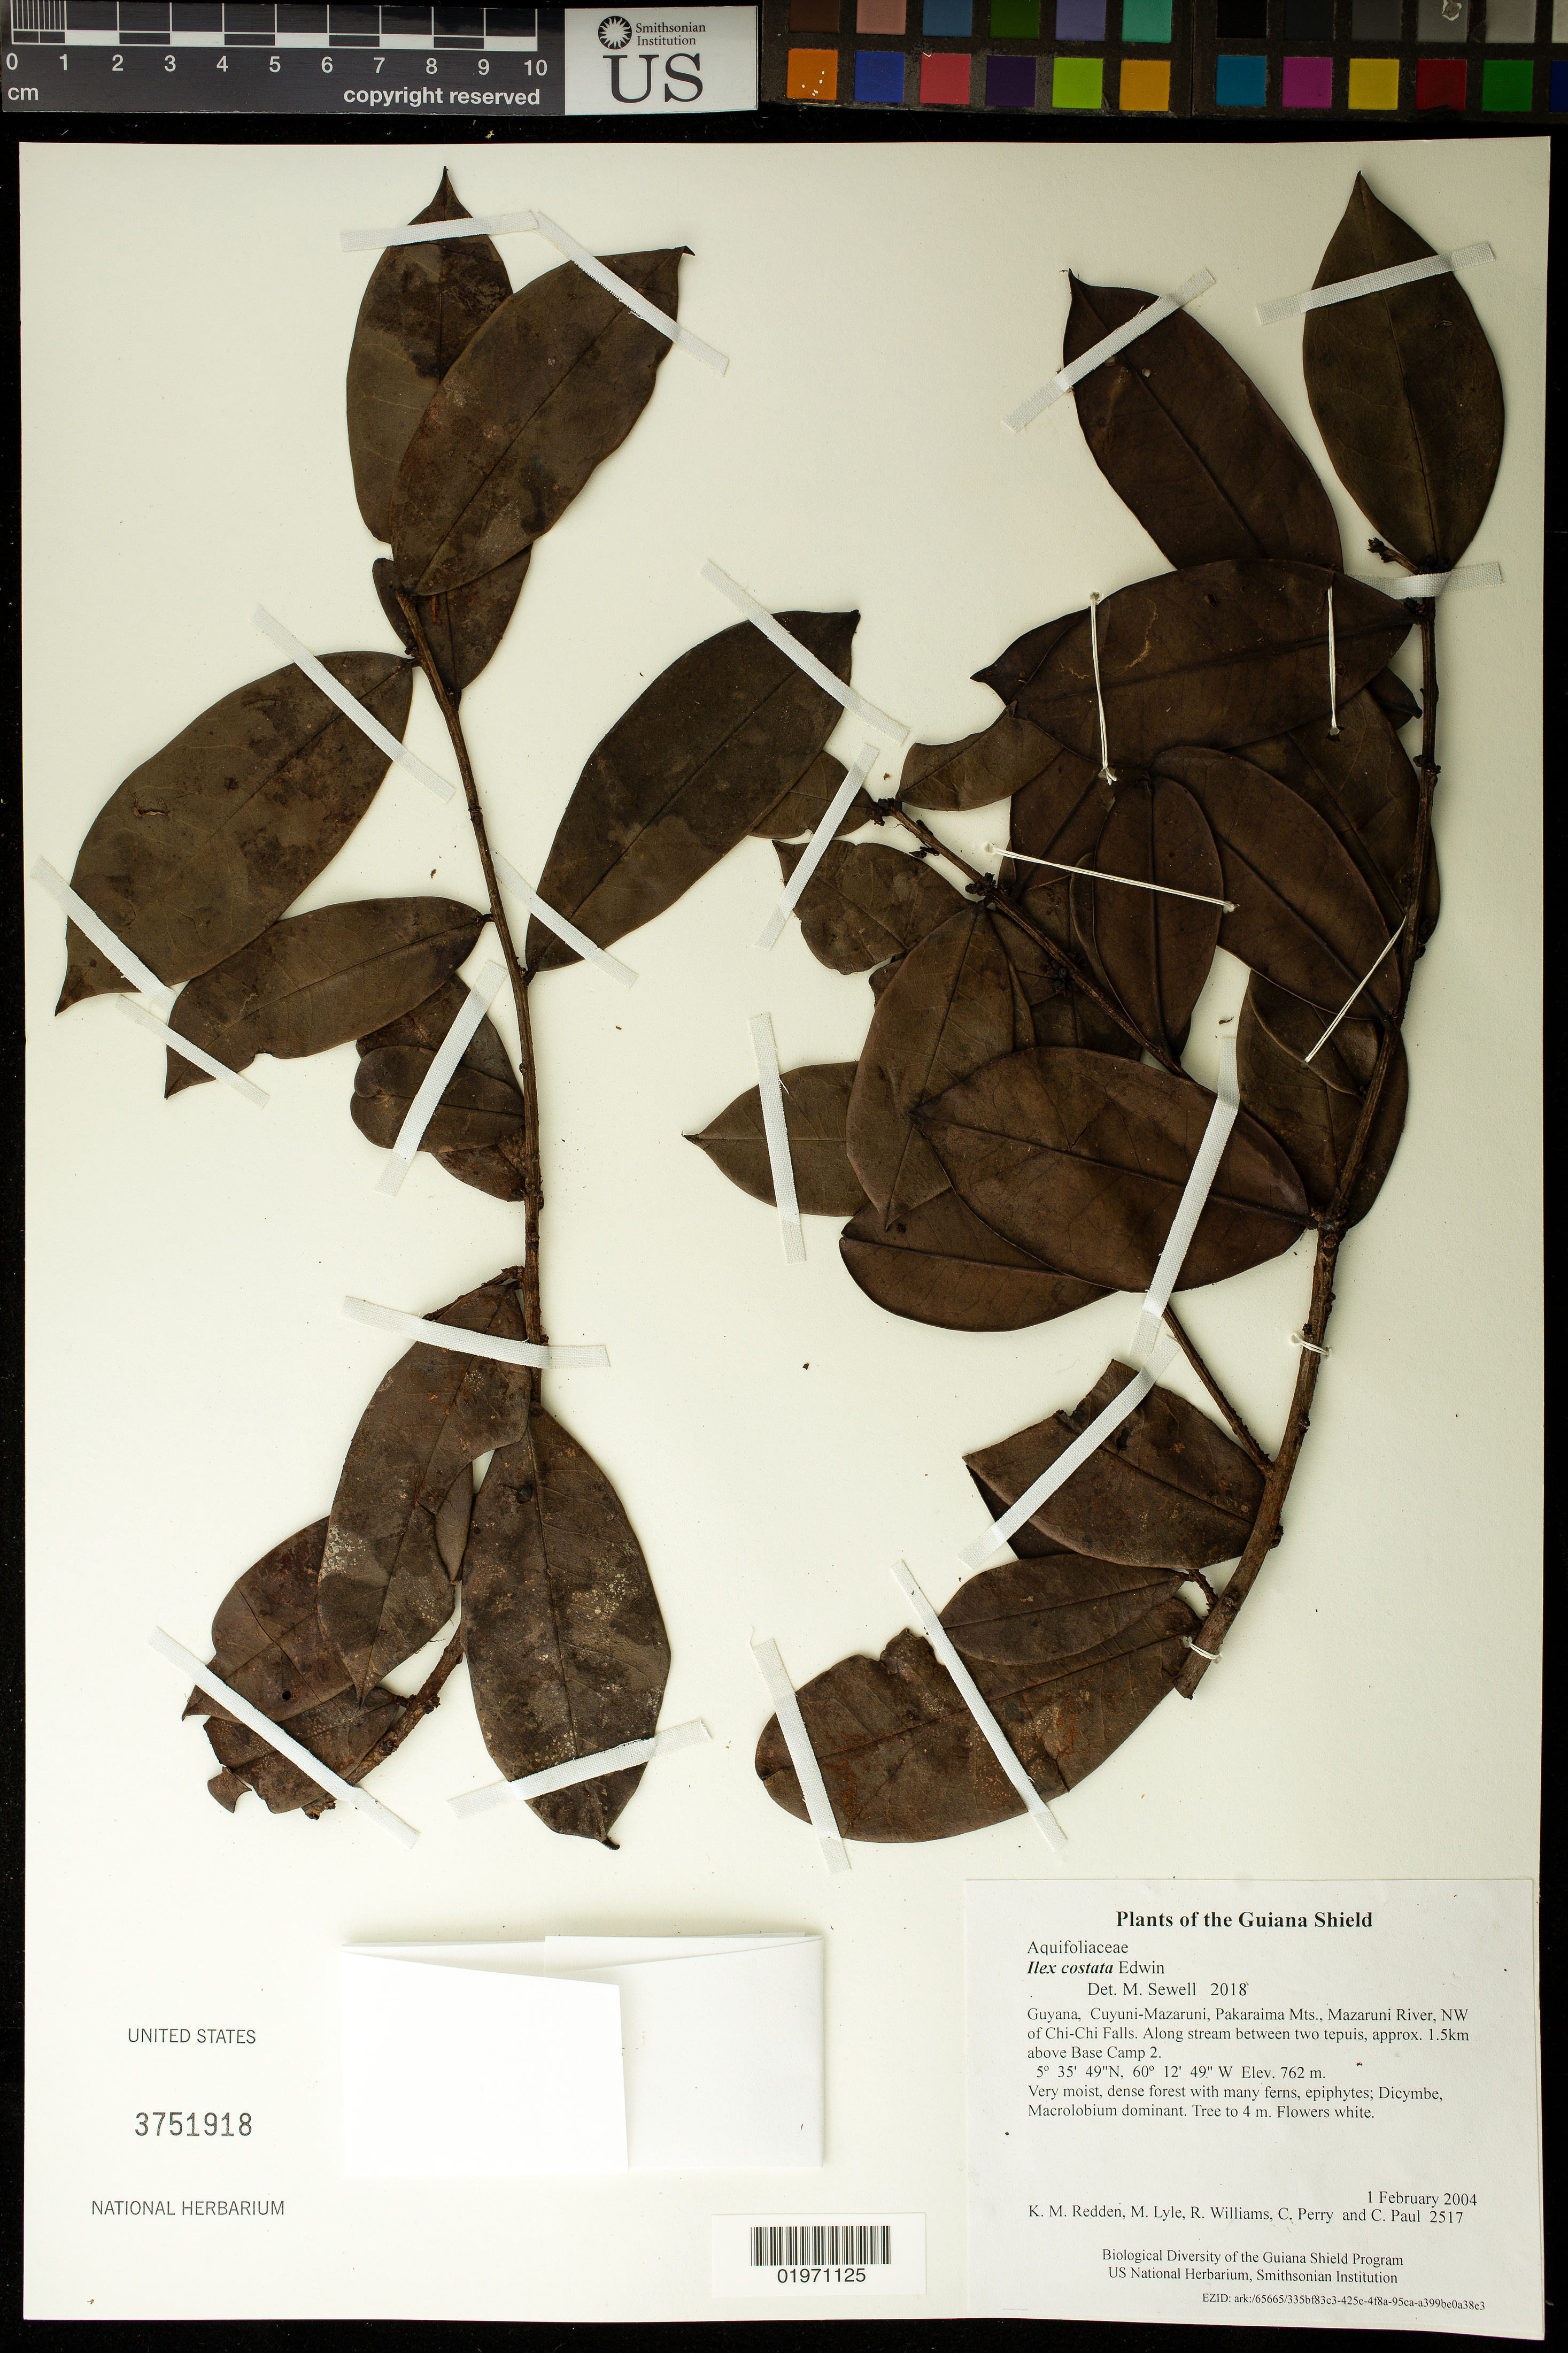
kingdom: Plantae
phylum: Tracheophyta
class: Magnoliopsida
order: Aquifoliales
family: Aquifoliaceae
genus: Ilex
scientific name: Ilex costata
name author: Edwin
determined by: Sewell, M.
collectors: K. M. Redden, M. Lyle, R. Williams, C. Perry & C. Paul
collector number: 2517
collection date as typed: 1 February 2004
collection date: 2004-02-01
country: Guyana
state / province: Cuyuni-Mazaruni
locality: Pakaraima Mts., Mazaruni River, NW of Chi-Chi Falls. Along stream between two tepuis, approx. 1.5km above Base Camp 2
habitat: Very moist, dense forest with many ferns, epiphytes; Dicymbe, Macrolobium dominant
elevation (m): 762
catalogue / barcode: US 3751918